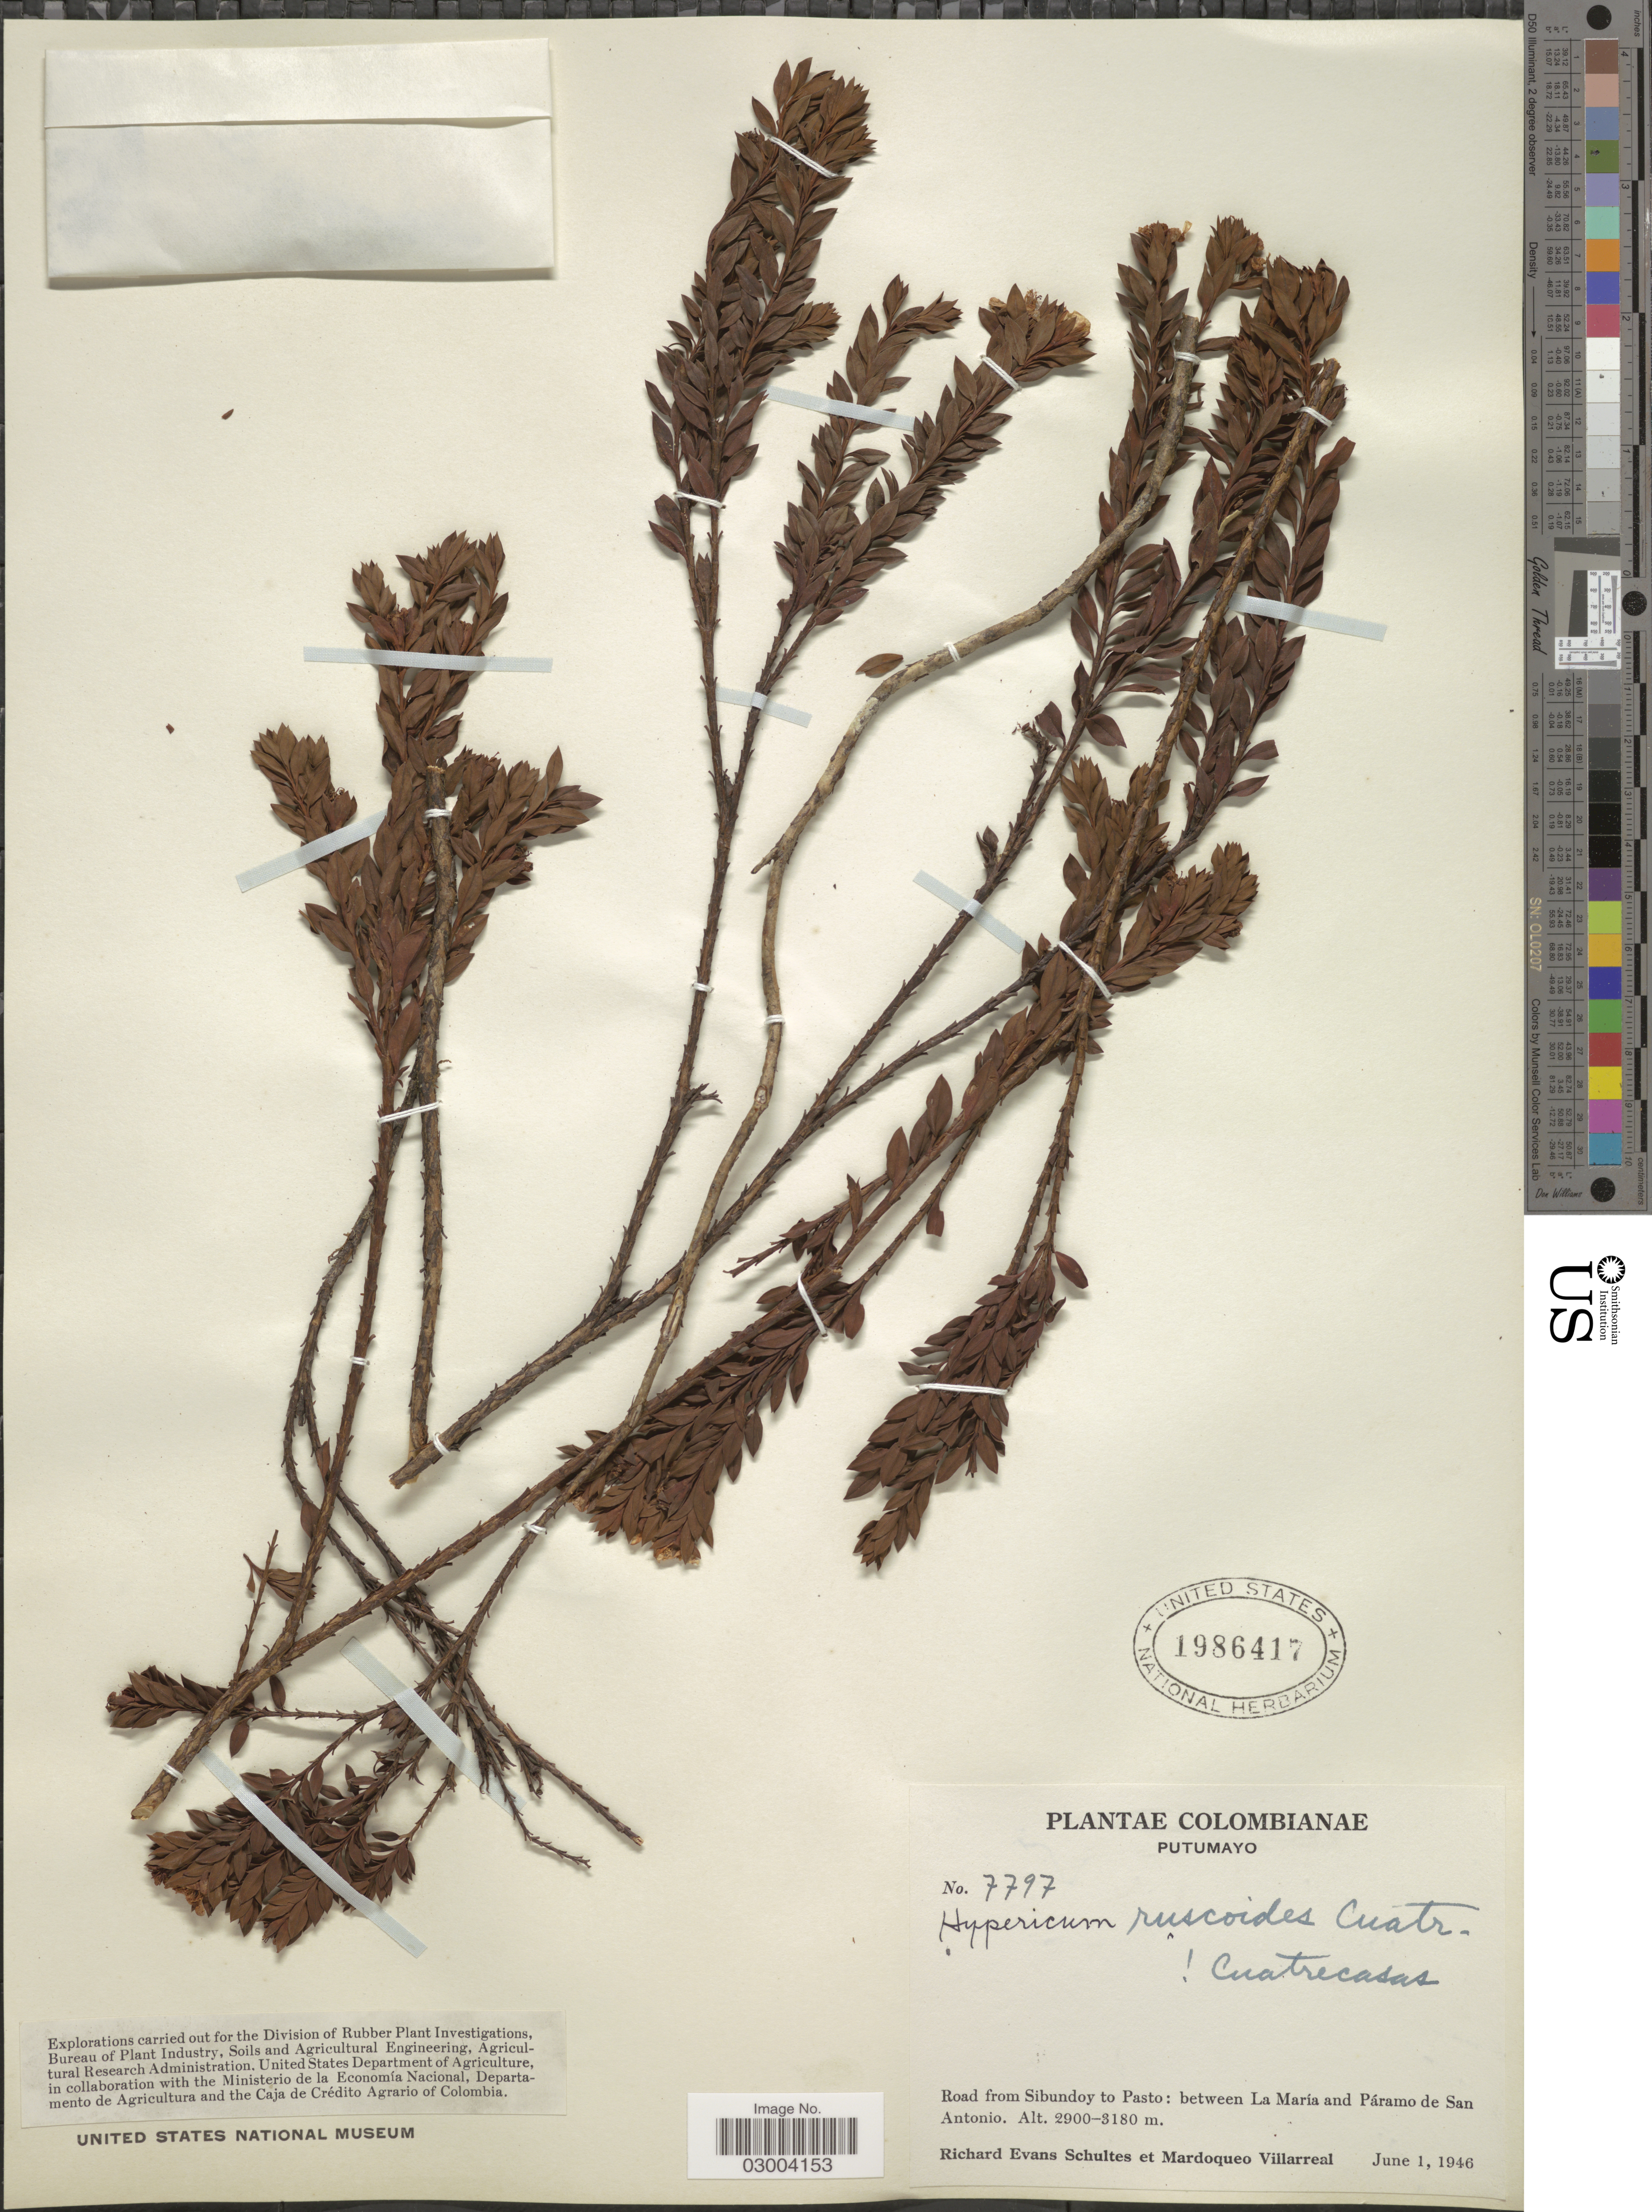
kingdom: Plantae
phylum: Tracheophyta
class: Magnoliopsida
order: Malpighiales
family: Hypericaceae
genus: Hypericum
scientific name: Hypericum ruscoides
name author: Cuatrec.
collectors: R. E. Schultes & M. Villarreal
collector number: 7797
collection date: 1946-06-01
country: Colombia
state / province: Putumayo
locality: Road from Sibundoy to Pasto: between La Maria and Páramo de San Antonio.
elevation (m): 2900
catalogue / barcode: US 1986417